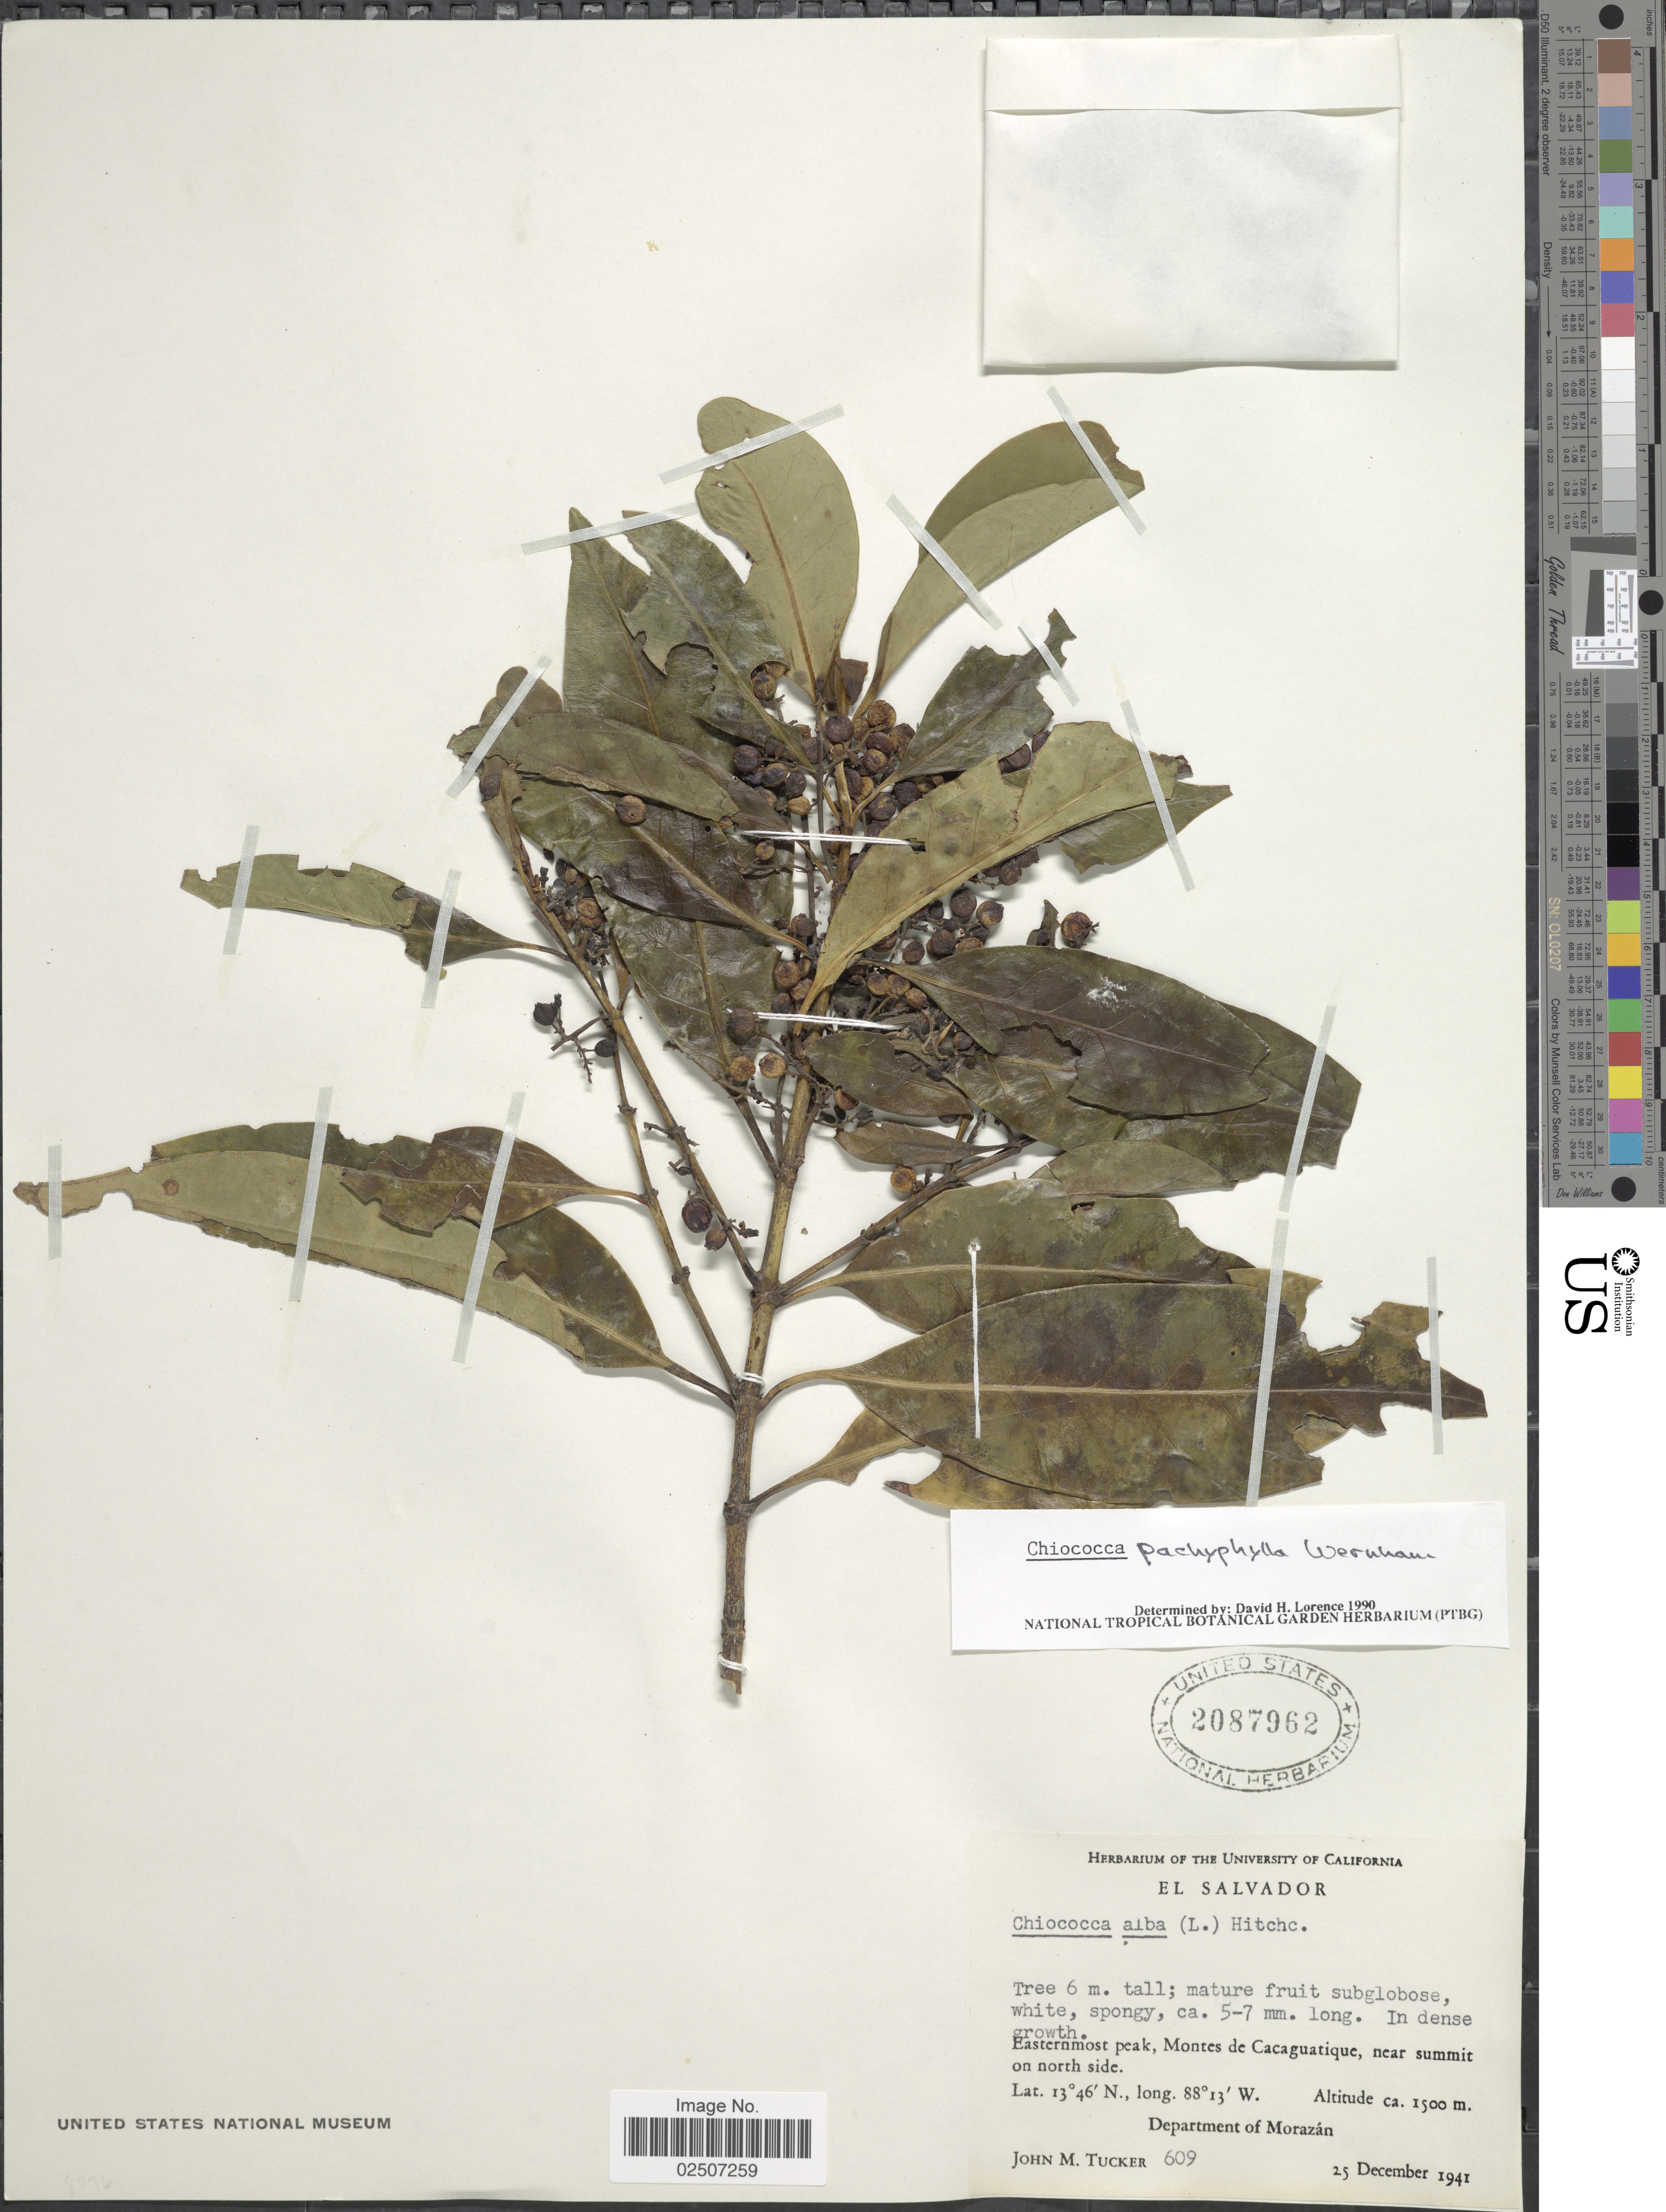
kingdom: Plantae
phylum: Tracheophyta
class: Magnoliopsida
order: Gentianales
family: Rubiaceae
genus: Chiococca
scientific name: Chiococca pachyphylla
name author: Wernham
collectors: J. M. Tucker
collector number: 609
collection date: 1941-12-25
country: El Salvador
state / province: Morazan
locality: Easternmost peak, Montes de Cacaguatique, near summit on north side. Department of Morazan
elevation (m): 1500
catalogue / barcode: US 2087962